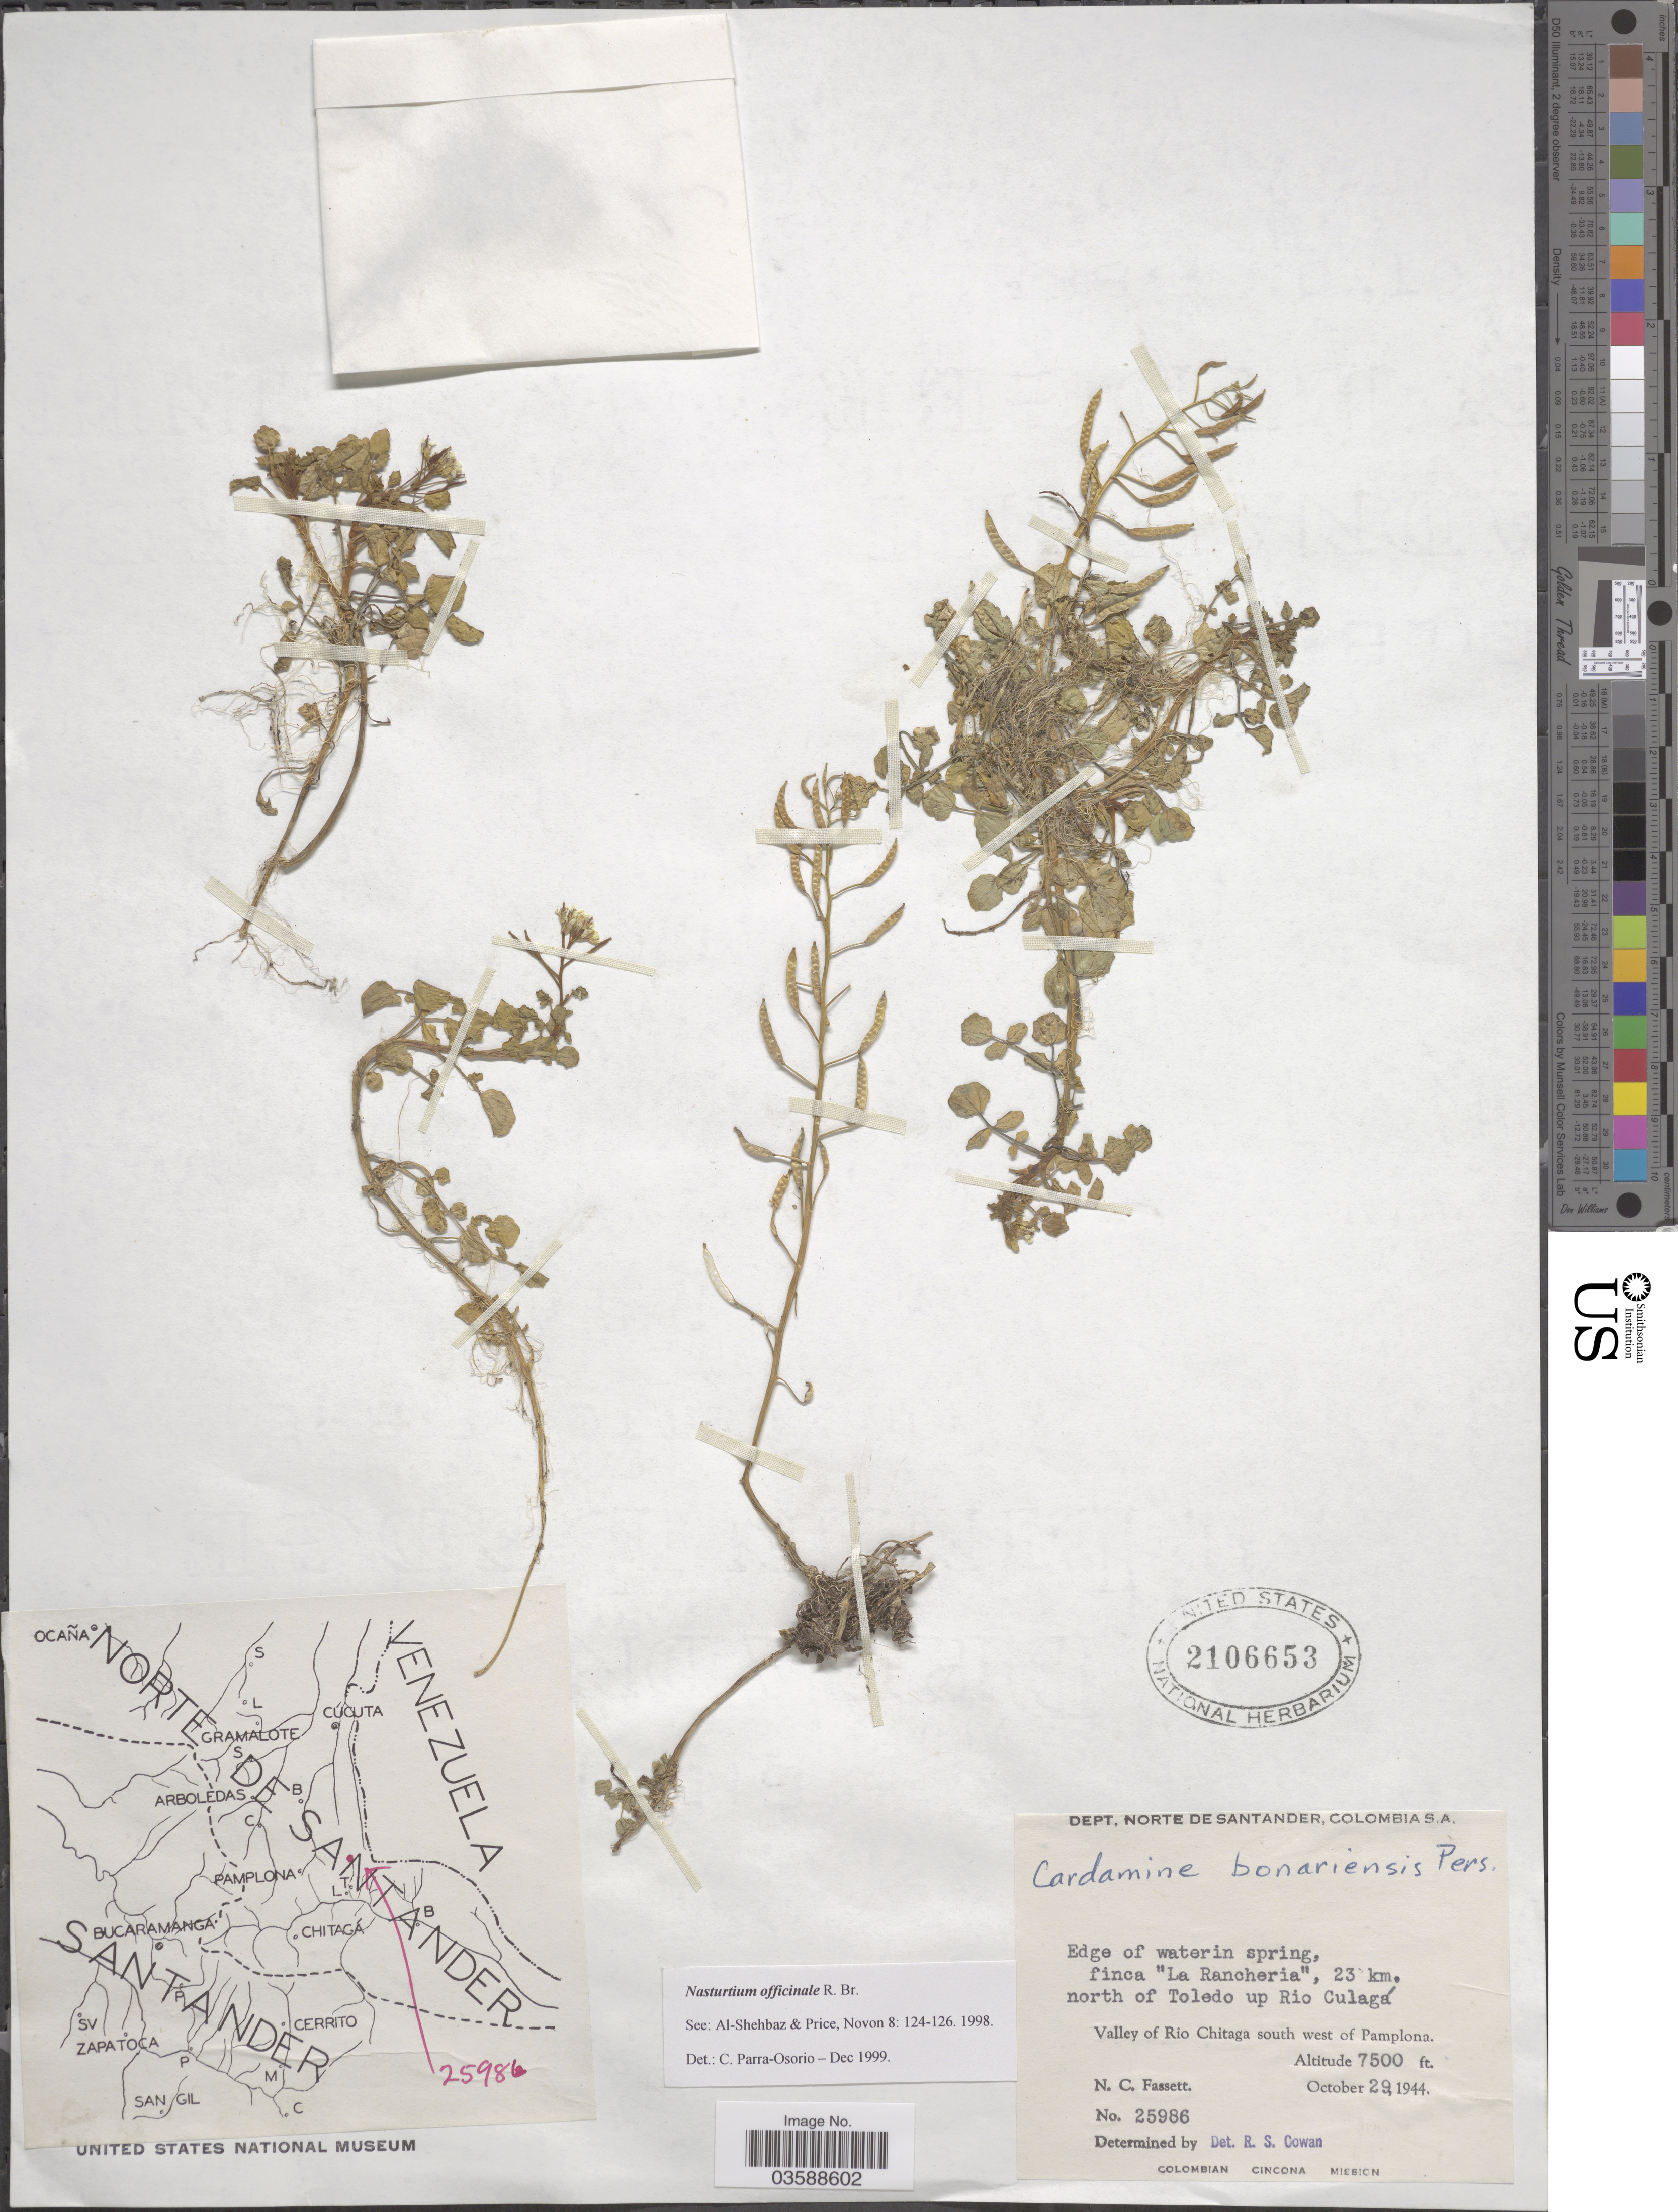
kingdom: Plantae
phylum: Tracheophyta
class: Magnoliopsida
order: Brassicales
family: Brassicaceae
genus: Nasturtium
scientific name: Nasturtium officinale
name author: R. Br.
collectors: N. C. Fassett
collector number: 25986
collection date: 1944-10-29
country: Colombia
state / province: Norte de Santander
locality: Dept. Norte de Santander. Edge of waterin spring, finca "La Rancheria", 23 km. north of Toledo up Rio Culagá. Valley of Rio Chitaga south west of Pamplona.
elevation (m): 2286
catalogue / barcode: US 2106653